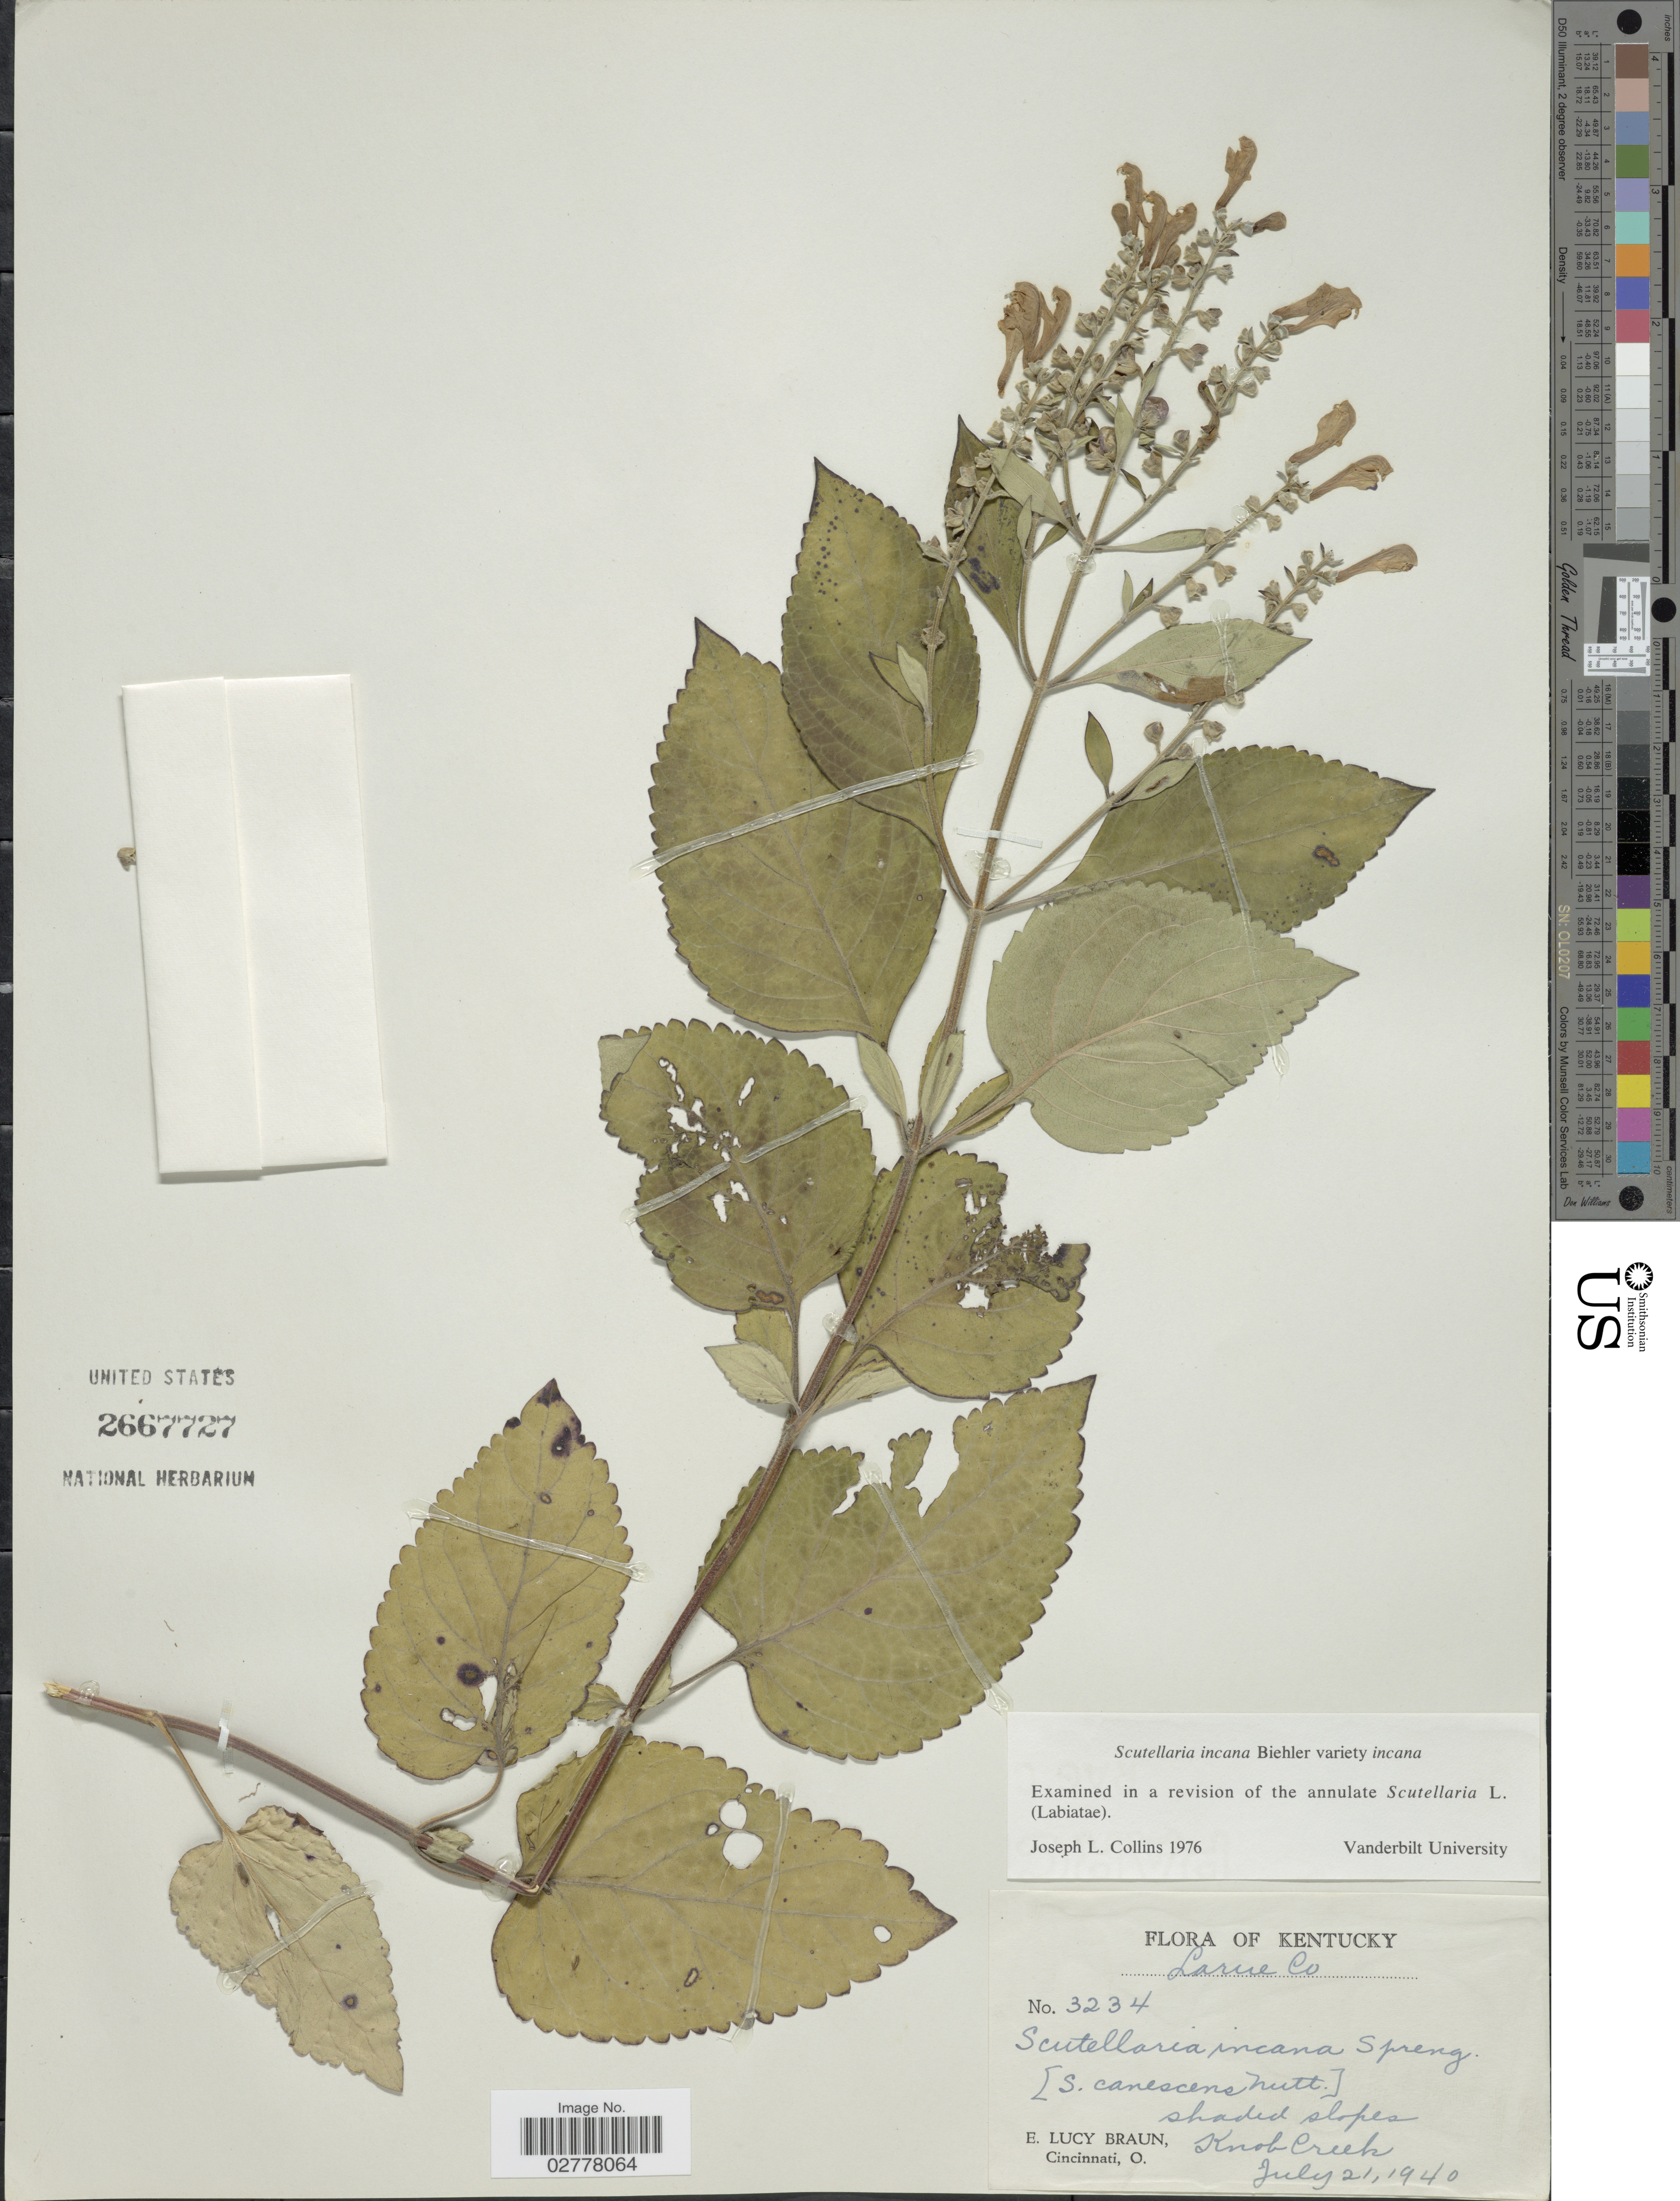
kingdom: Plantae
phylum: Tracheophyta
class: Magnoliopsida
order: Lamiales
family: Lamiaceae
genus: Scutellaria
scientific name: Scutellaria incana var. incana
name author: Biehler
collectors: E. L. Braun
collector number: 3234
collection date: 1940-07-21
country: United States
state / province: Kentucky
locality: Larue Co. Shaded slopes Knob Creek.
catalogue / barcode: US 2667727